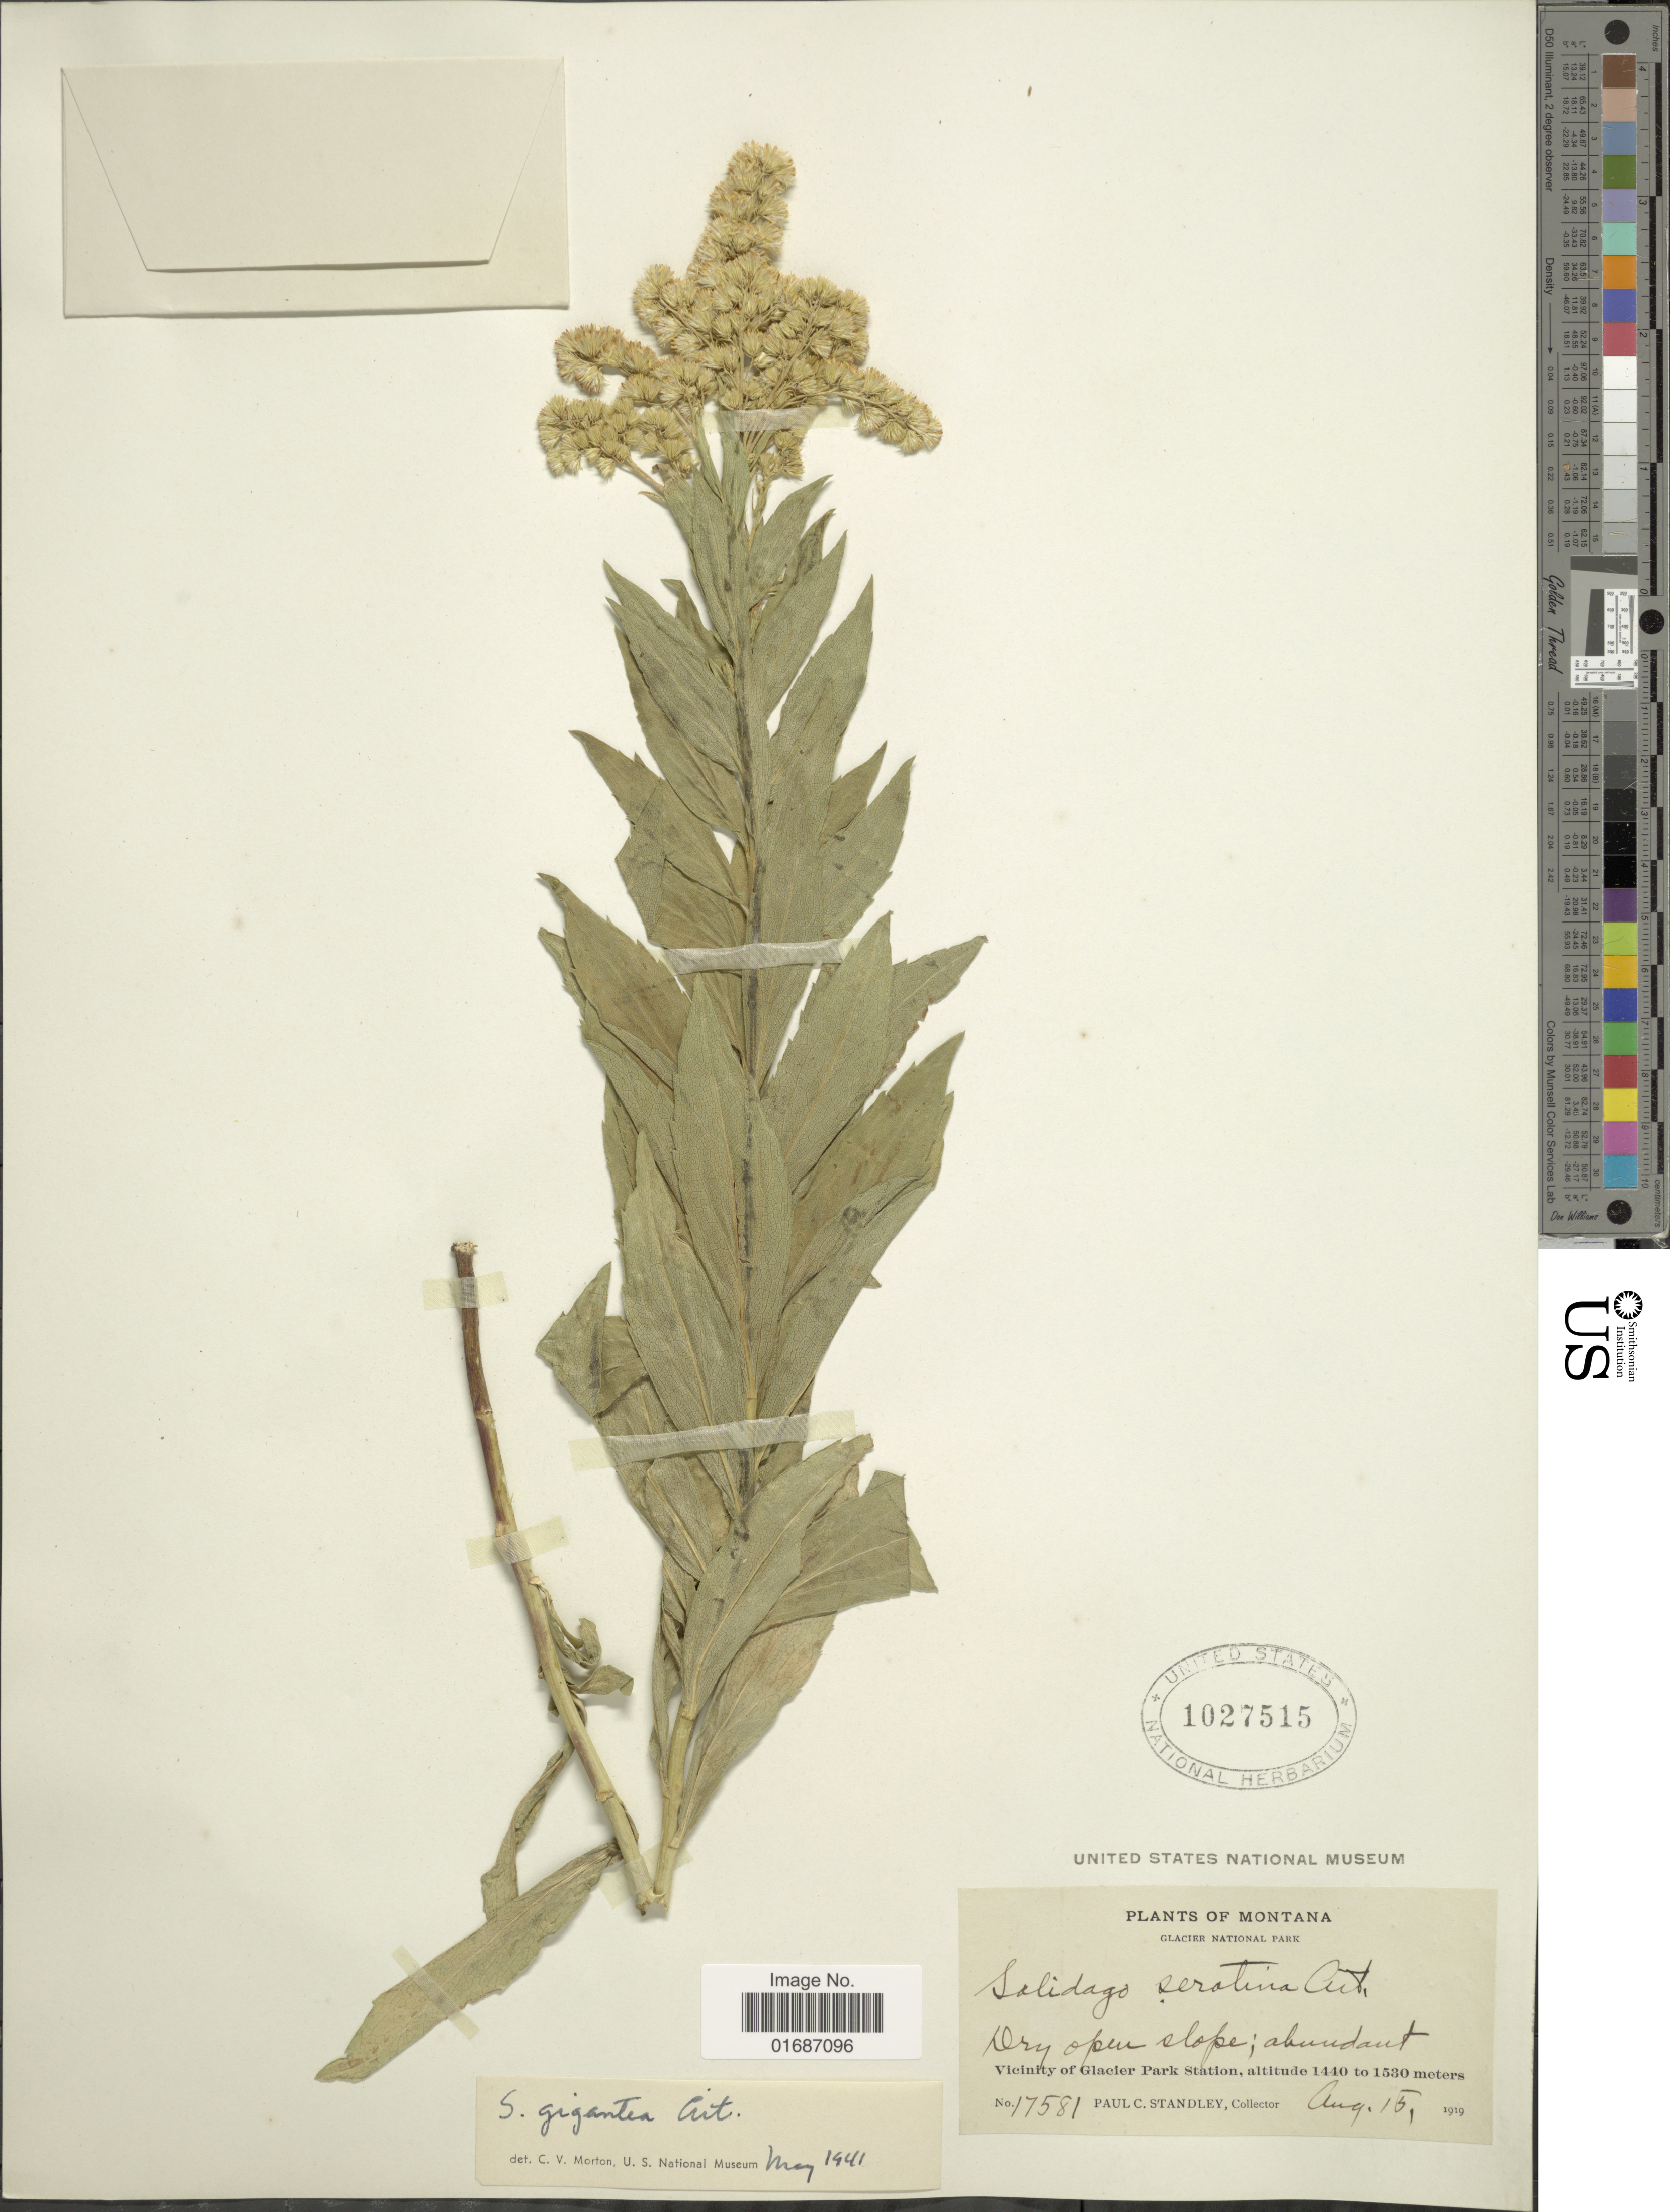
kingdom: Plantae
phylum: Tracheophyta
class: Magnoliopsida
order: Asterales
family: Asteraceae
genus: Solidago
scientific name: Solidago gigantea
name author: Aiton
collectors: P. C. Standley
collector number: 17581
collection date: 1919-08-15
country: United States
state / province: Montana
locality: Glacier National Park, dry open slope, Vicinity of Glacier Park Station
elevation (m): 1440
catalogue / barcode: US 1027515